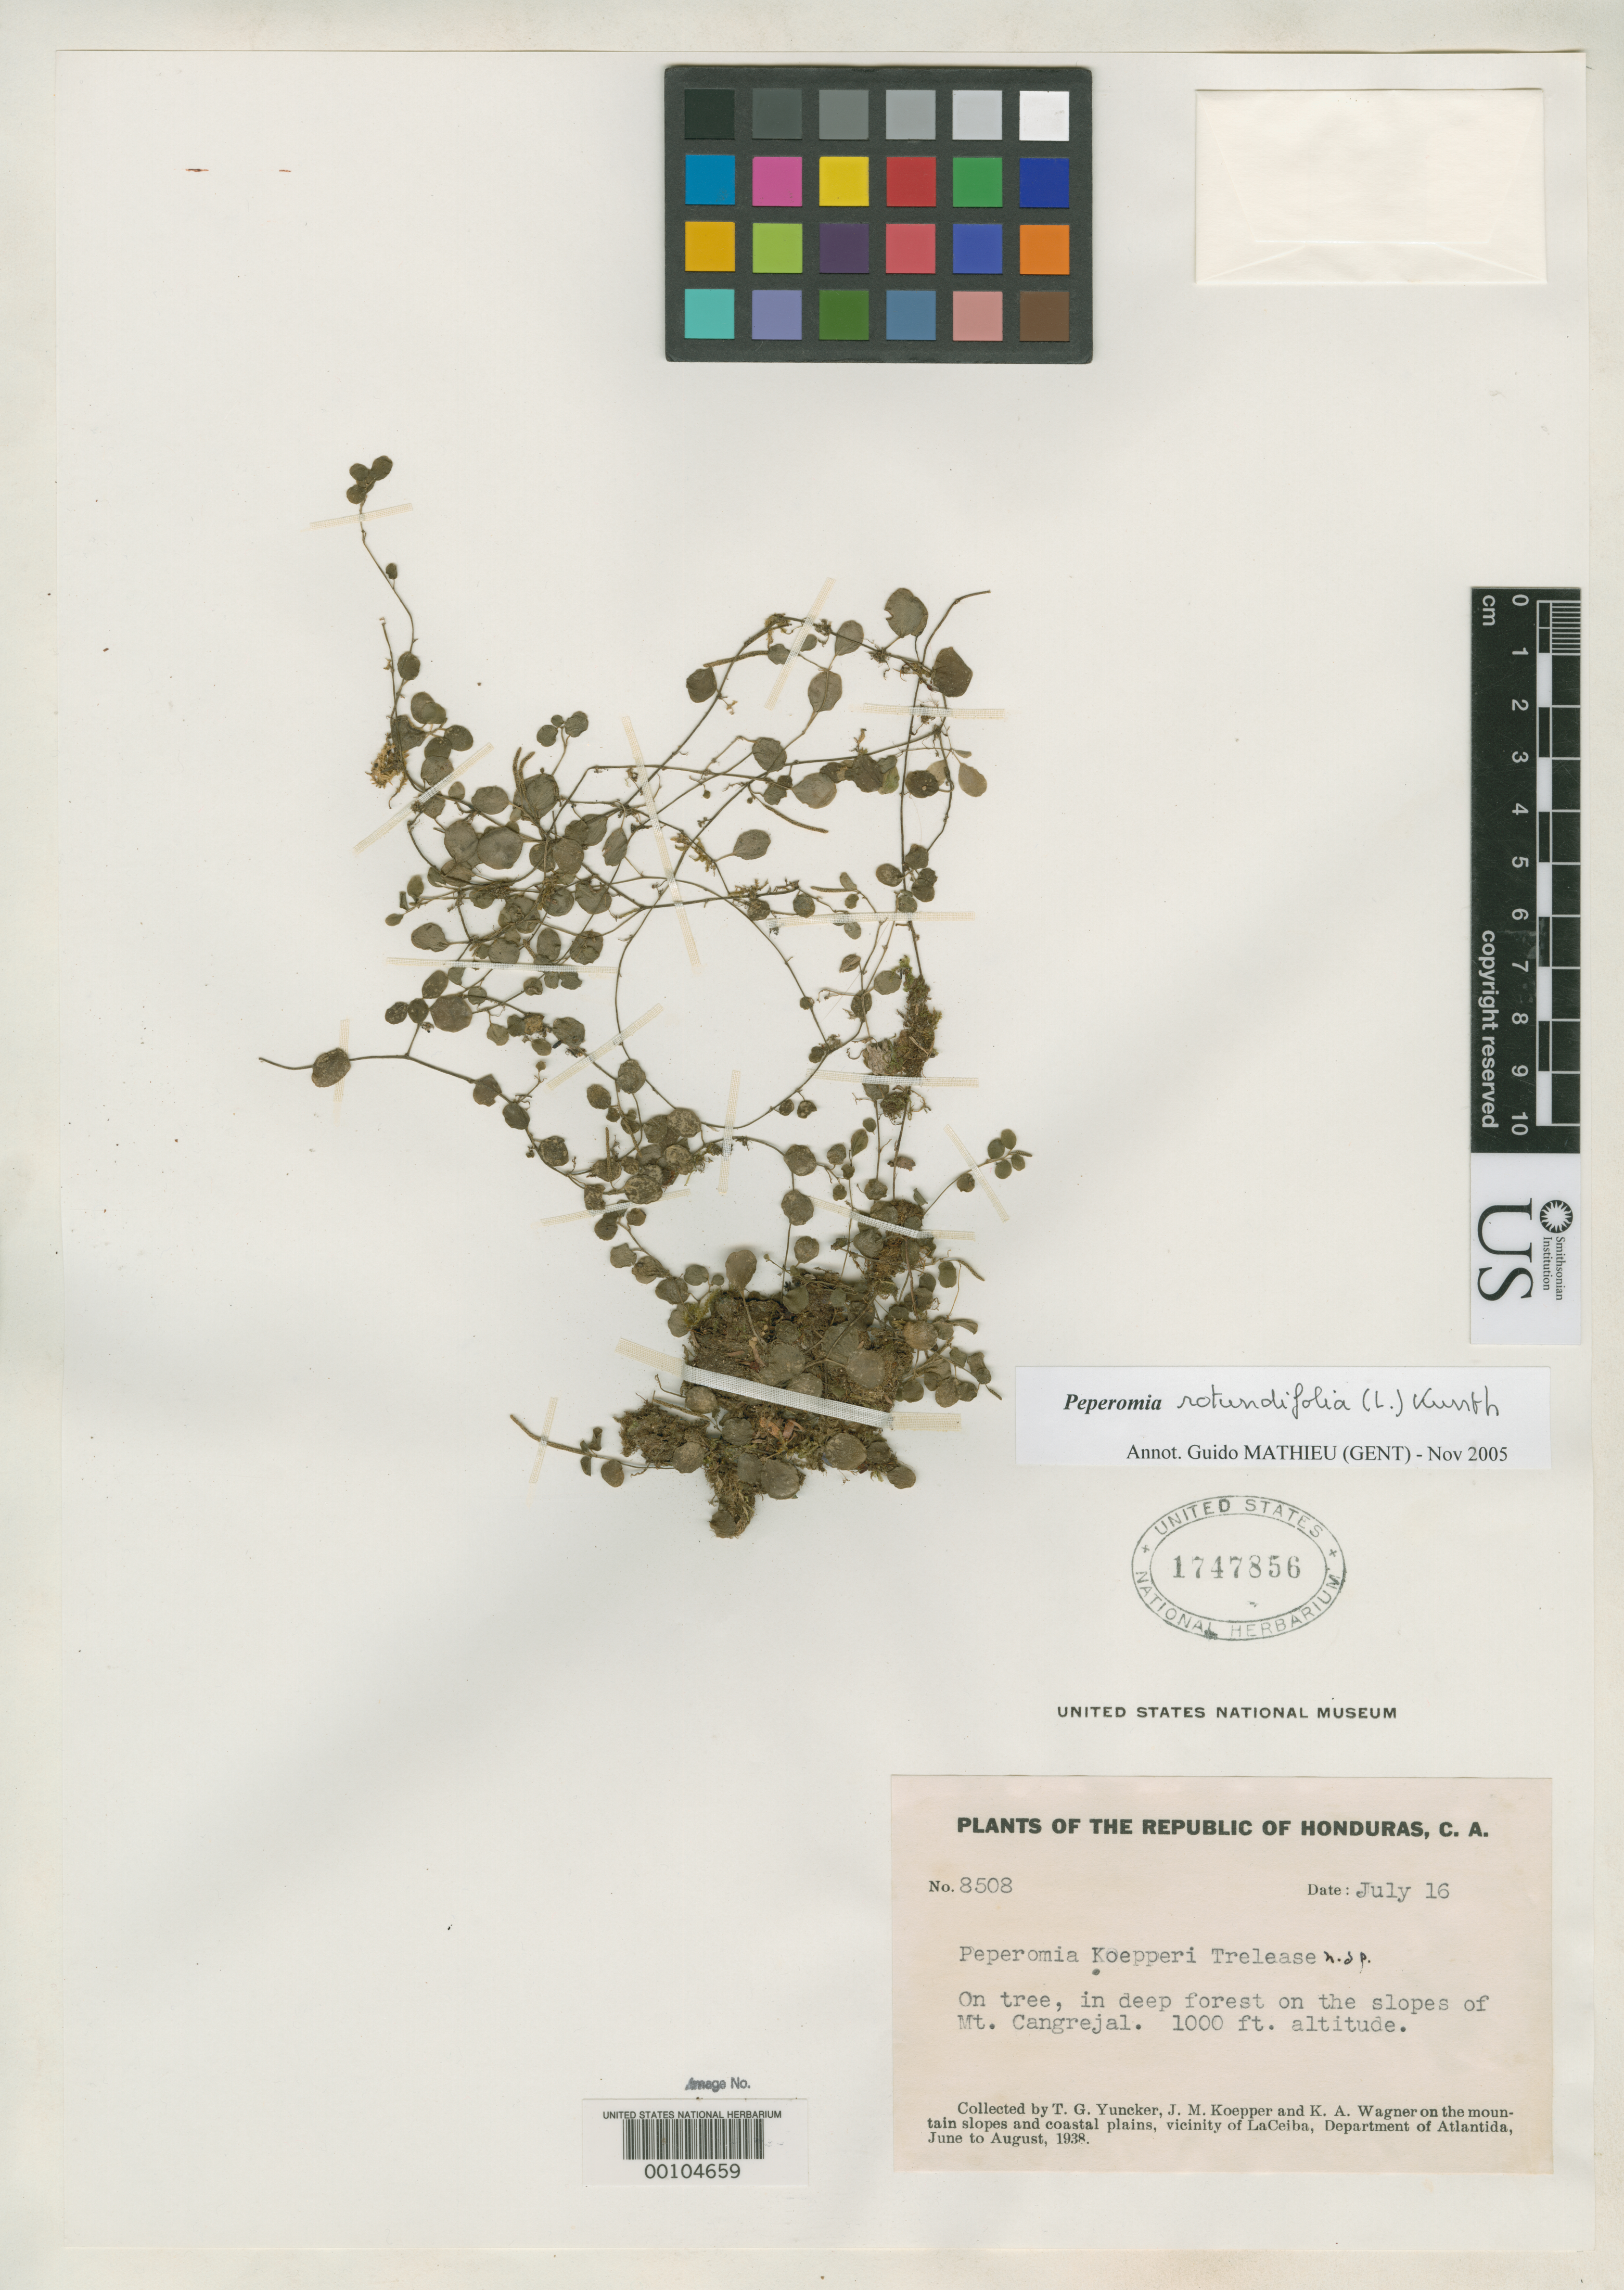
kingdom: Plantae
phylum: Tracheophyta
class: Magnoliopsida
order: Piperales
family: Piperaceae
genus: Peperomia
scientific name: Peperomia koepperi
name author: Trel. in Yunck.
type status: Isotype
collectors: T. G. Yuncker, J. M. Koepper & K. A. Wagner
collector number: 8508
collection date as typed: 16 Jul 1938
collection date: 1938-07-16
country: Honduras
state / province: Atlántida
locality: La Ceiba vicinity, Mt. Cangrejal.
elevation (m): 305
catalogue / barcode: US 1747856